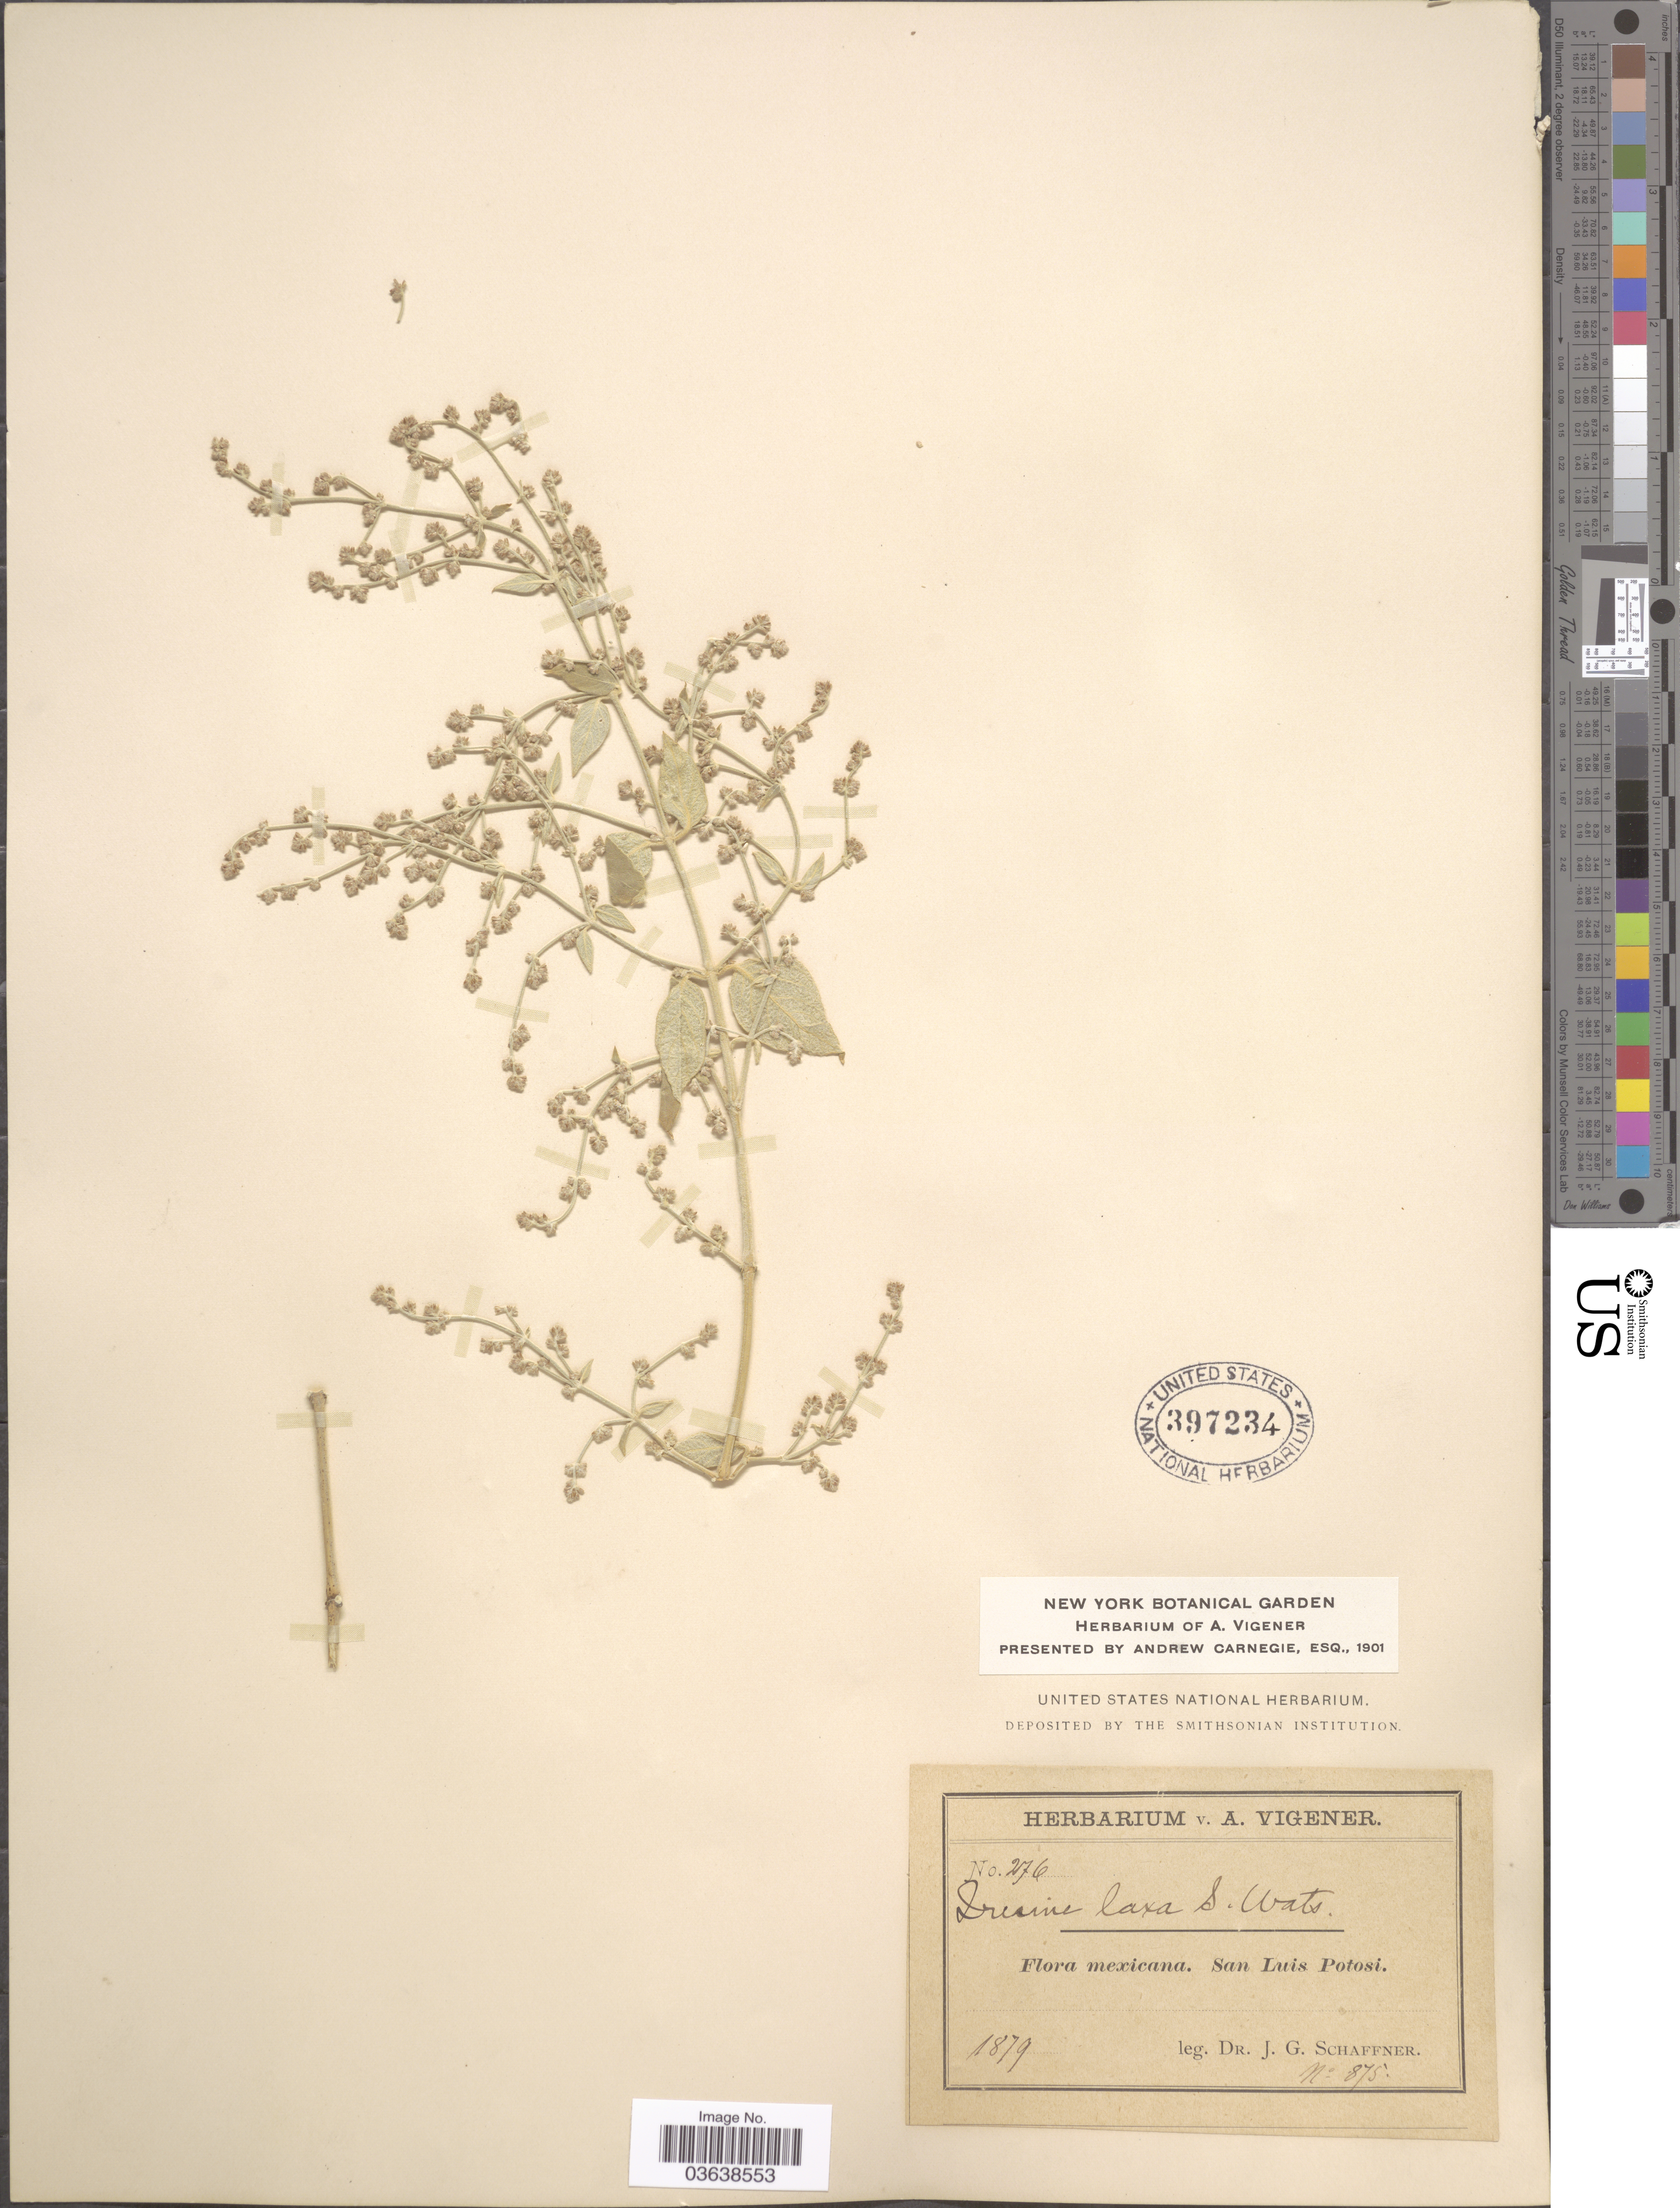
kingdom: Plantae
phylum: Tracheophyta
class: Magnoliopsida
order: Caryophyllales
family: Amaranthaceae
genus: Iresine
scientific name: Iresine calea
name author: (Ibáñez) Standl.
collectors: J. G. Schaffner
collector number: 276/875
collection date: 1879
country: Mexico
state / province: San Luis Potosí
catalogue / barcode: US 397234